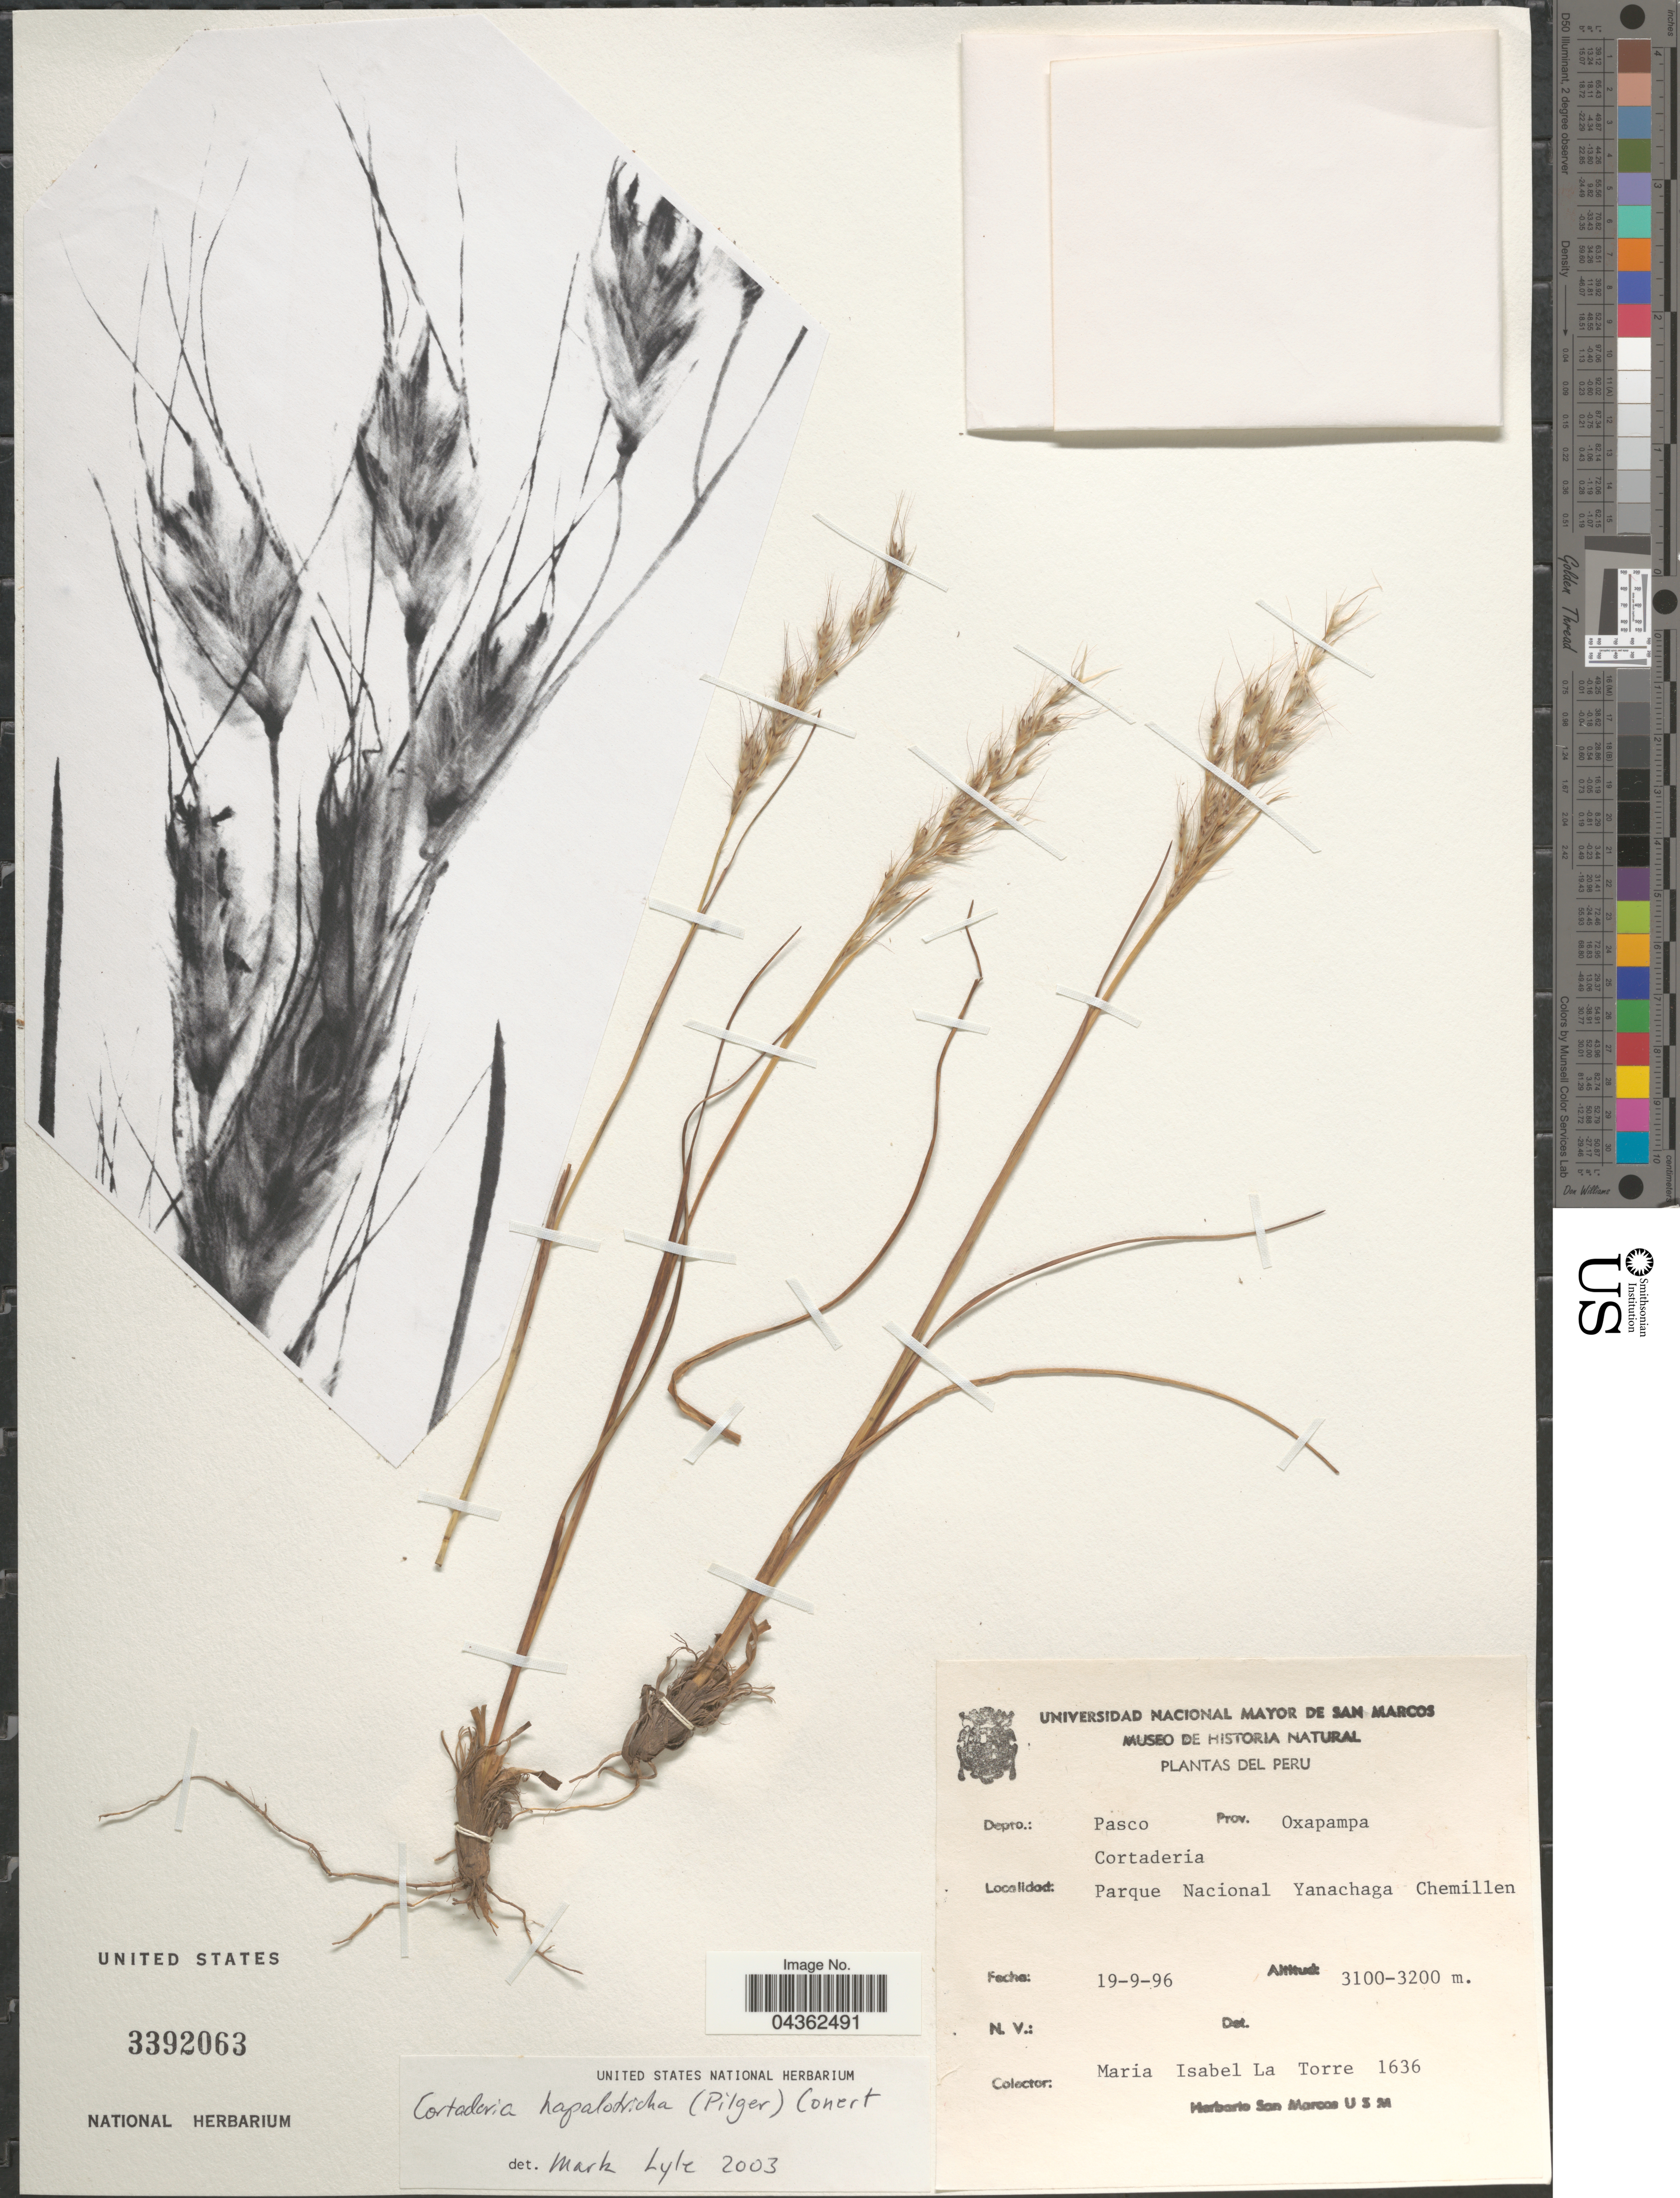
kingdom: Plantae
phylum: Tracheophyta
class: Liliopsida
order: Poales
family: Poaceae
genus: Cortaderia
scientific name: Cortaderia hapalotricha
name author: (Pilg.) Conert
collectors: M. La Torre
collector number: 1636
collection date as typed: Transcribed d/m/y: 19/9/96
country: Peru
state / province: Pasco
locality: Depto.: Pasco. Prov. Oxapampa. Parque Nacional Yanachaga Chemillen.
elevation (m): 3100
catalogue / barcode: US 3392063